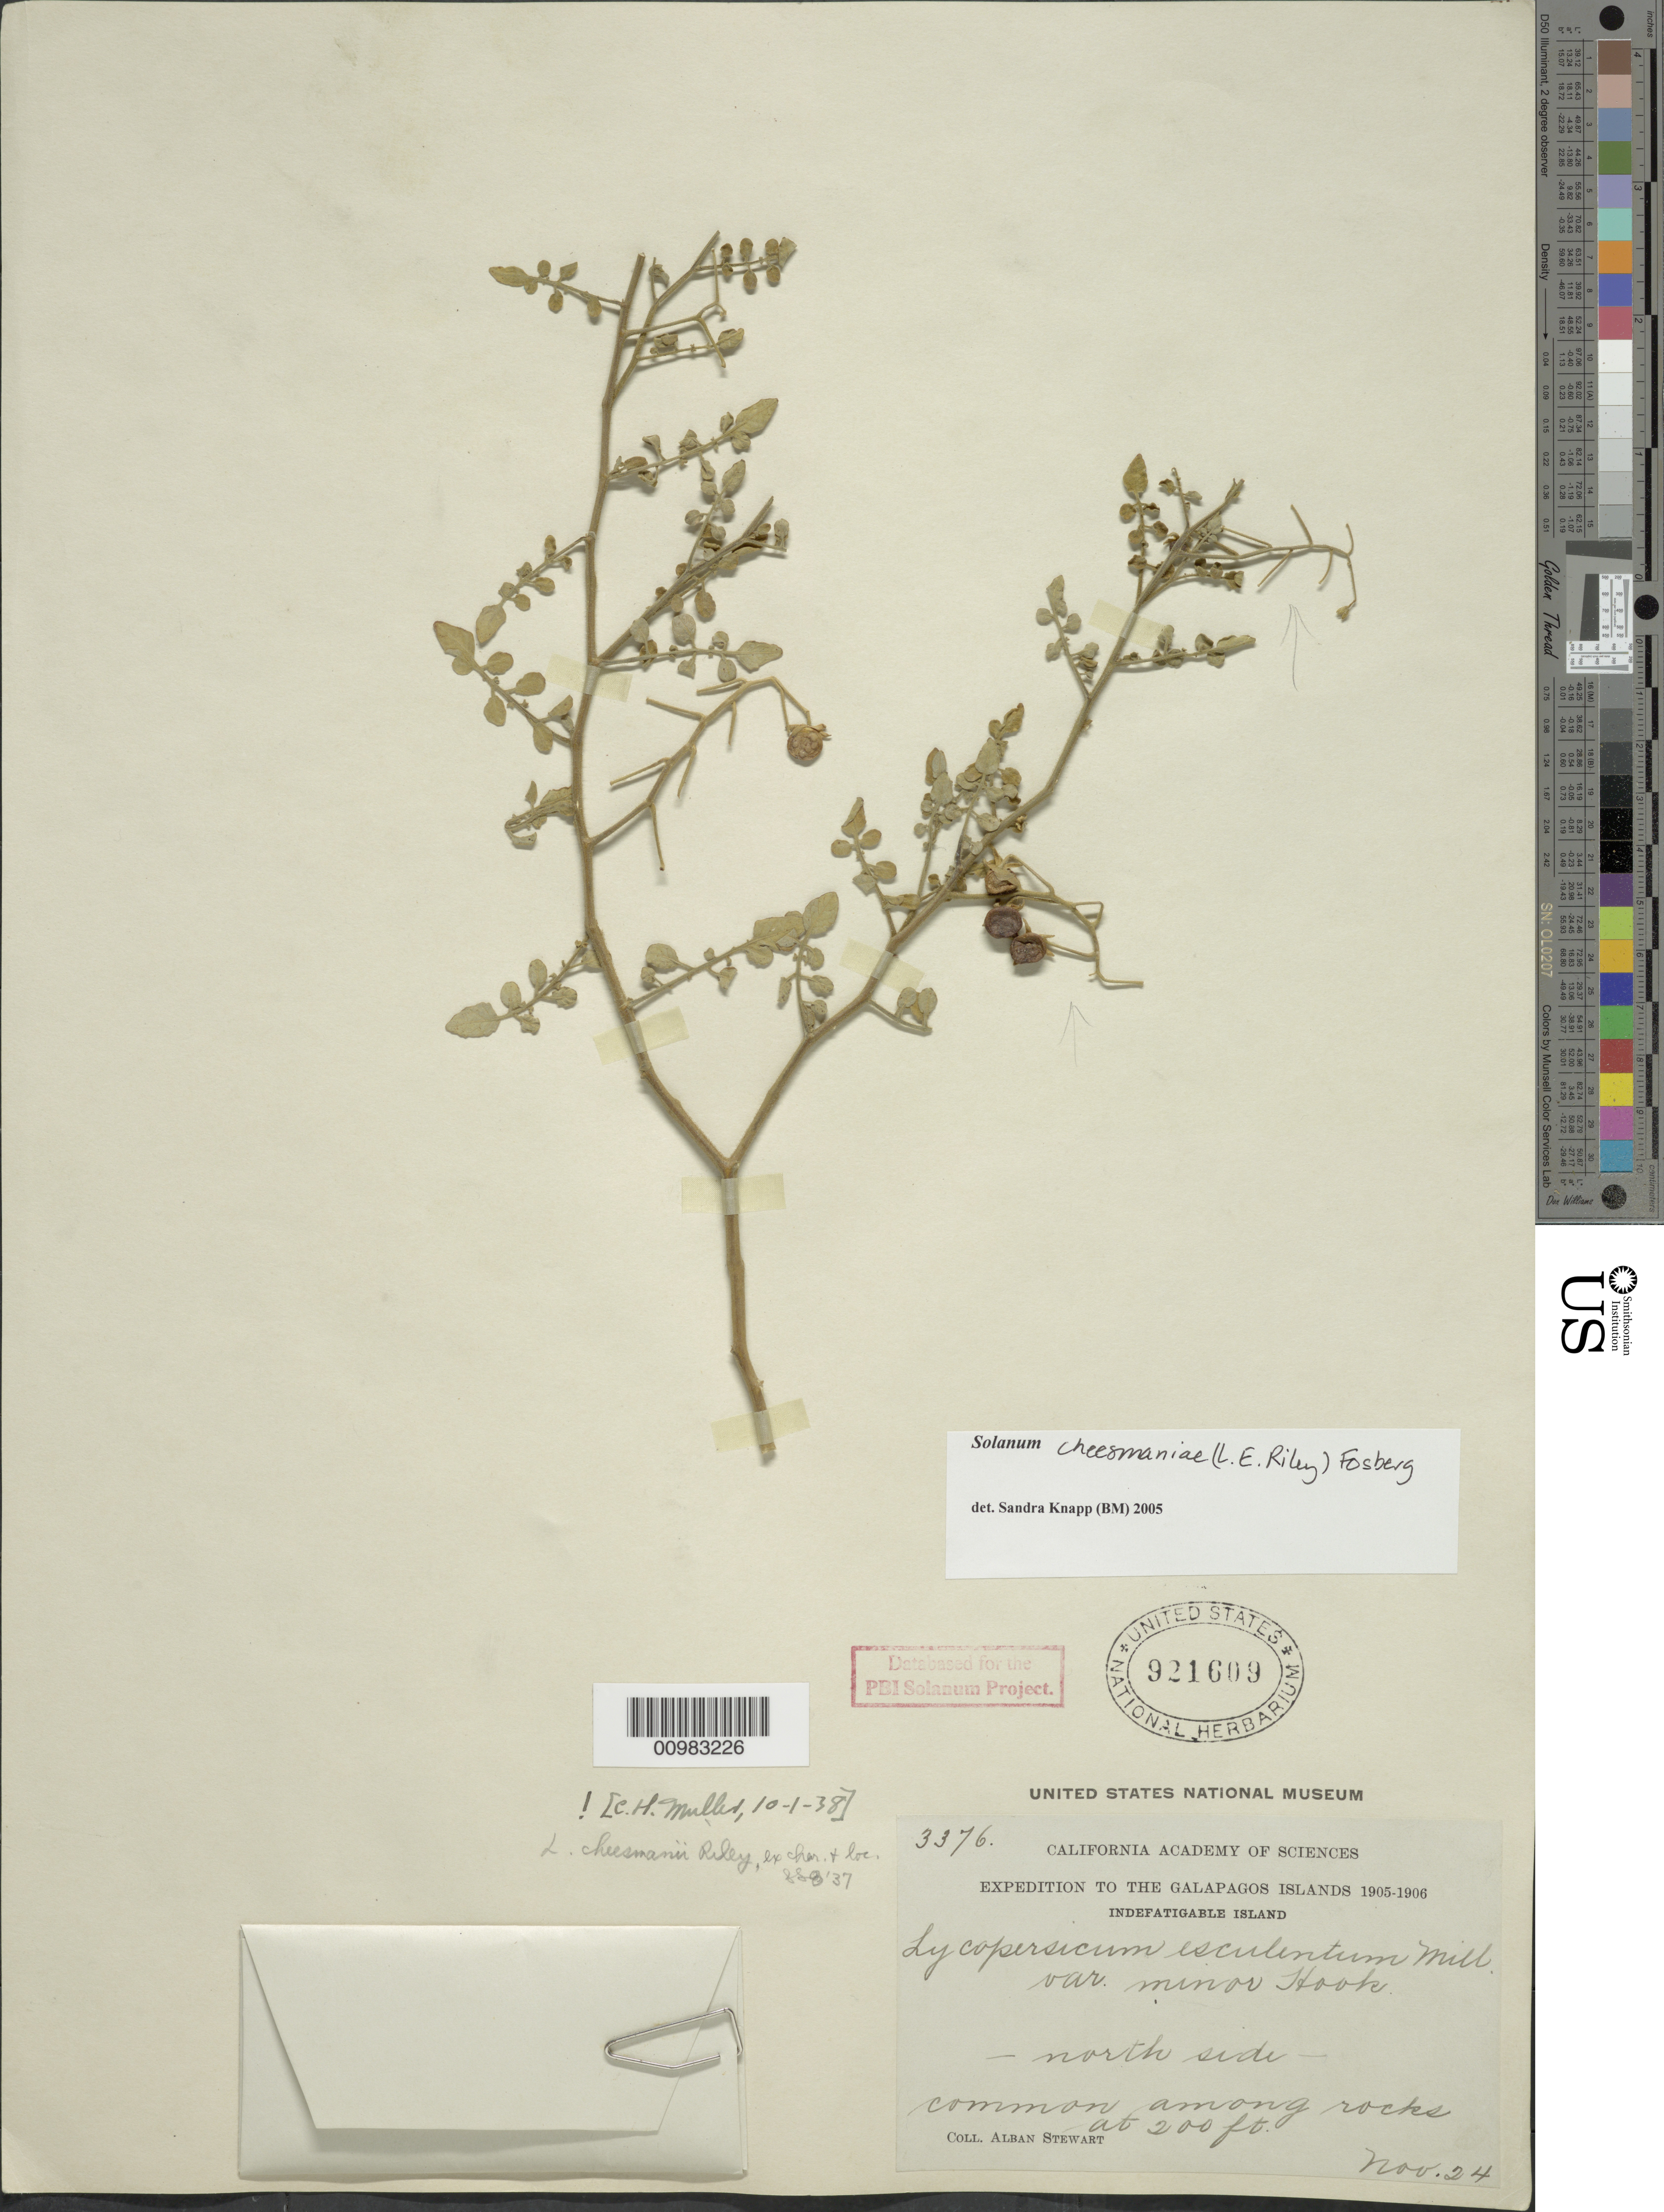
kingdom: Plantae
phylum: Tracheophyta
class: Magnoliopsida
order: Solanales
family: Solanaceae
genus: Solanum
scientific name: Solanum cheesmaniae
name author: (L. Riley) Fosberg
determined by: Peralta, Iris E.; Knapp, S. D.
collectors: A. Stewart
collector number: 3376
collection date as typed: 24 Nov 1905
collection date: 1905-11-24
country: Ecuador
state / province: Colón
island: Santa Cruz [Indefatigable, Chaves]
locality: N side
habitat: common among rocks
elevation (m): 75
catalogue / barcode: US 921609